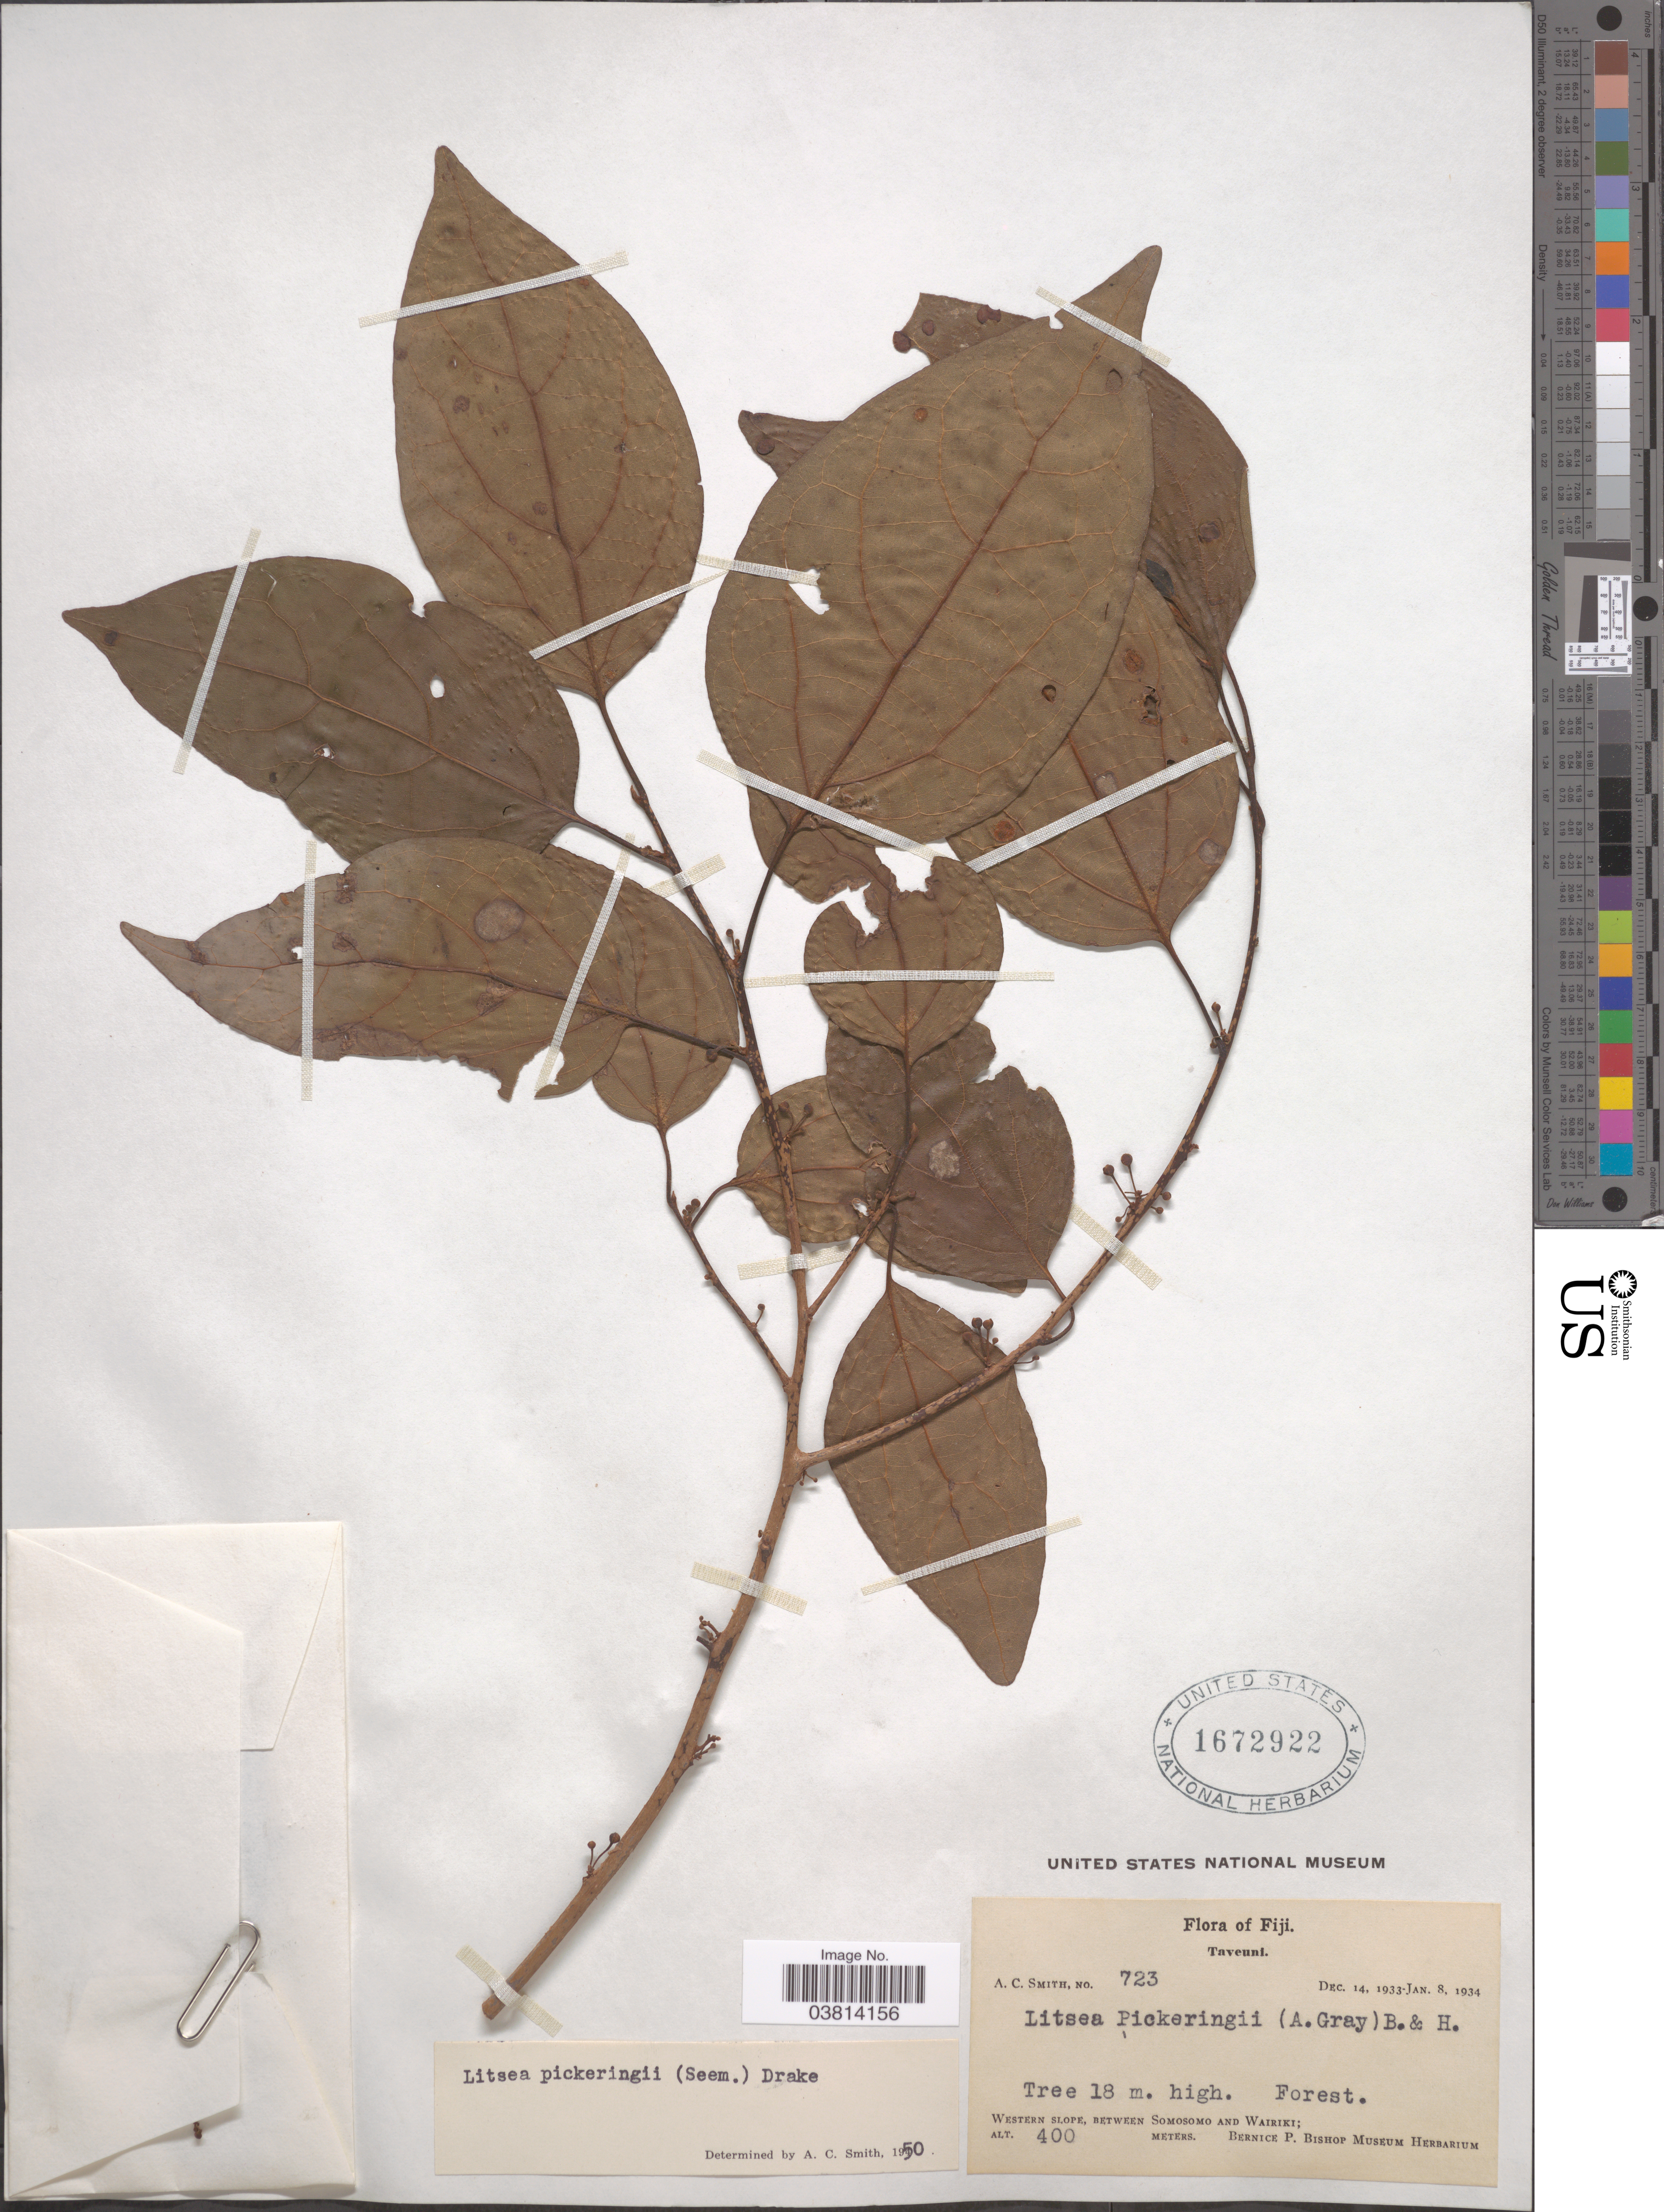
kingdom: Plantae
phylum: Tracheophyta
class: Magnoliopsida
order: Laurales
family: Lauraceae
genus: Litsea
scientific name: Litsea pickeringii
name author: Benth. & Hook. f. ex Drake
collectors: A. C. Smith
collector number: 723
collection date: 1933-12-14/1934-01-08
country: Fiji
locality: Taveuni. Western slope, between Somosomo and Wairiki.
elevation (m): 400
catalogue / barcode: US 1672922